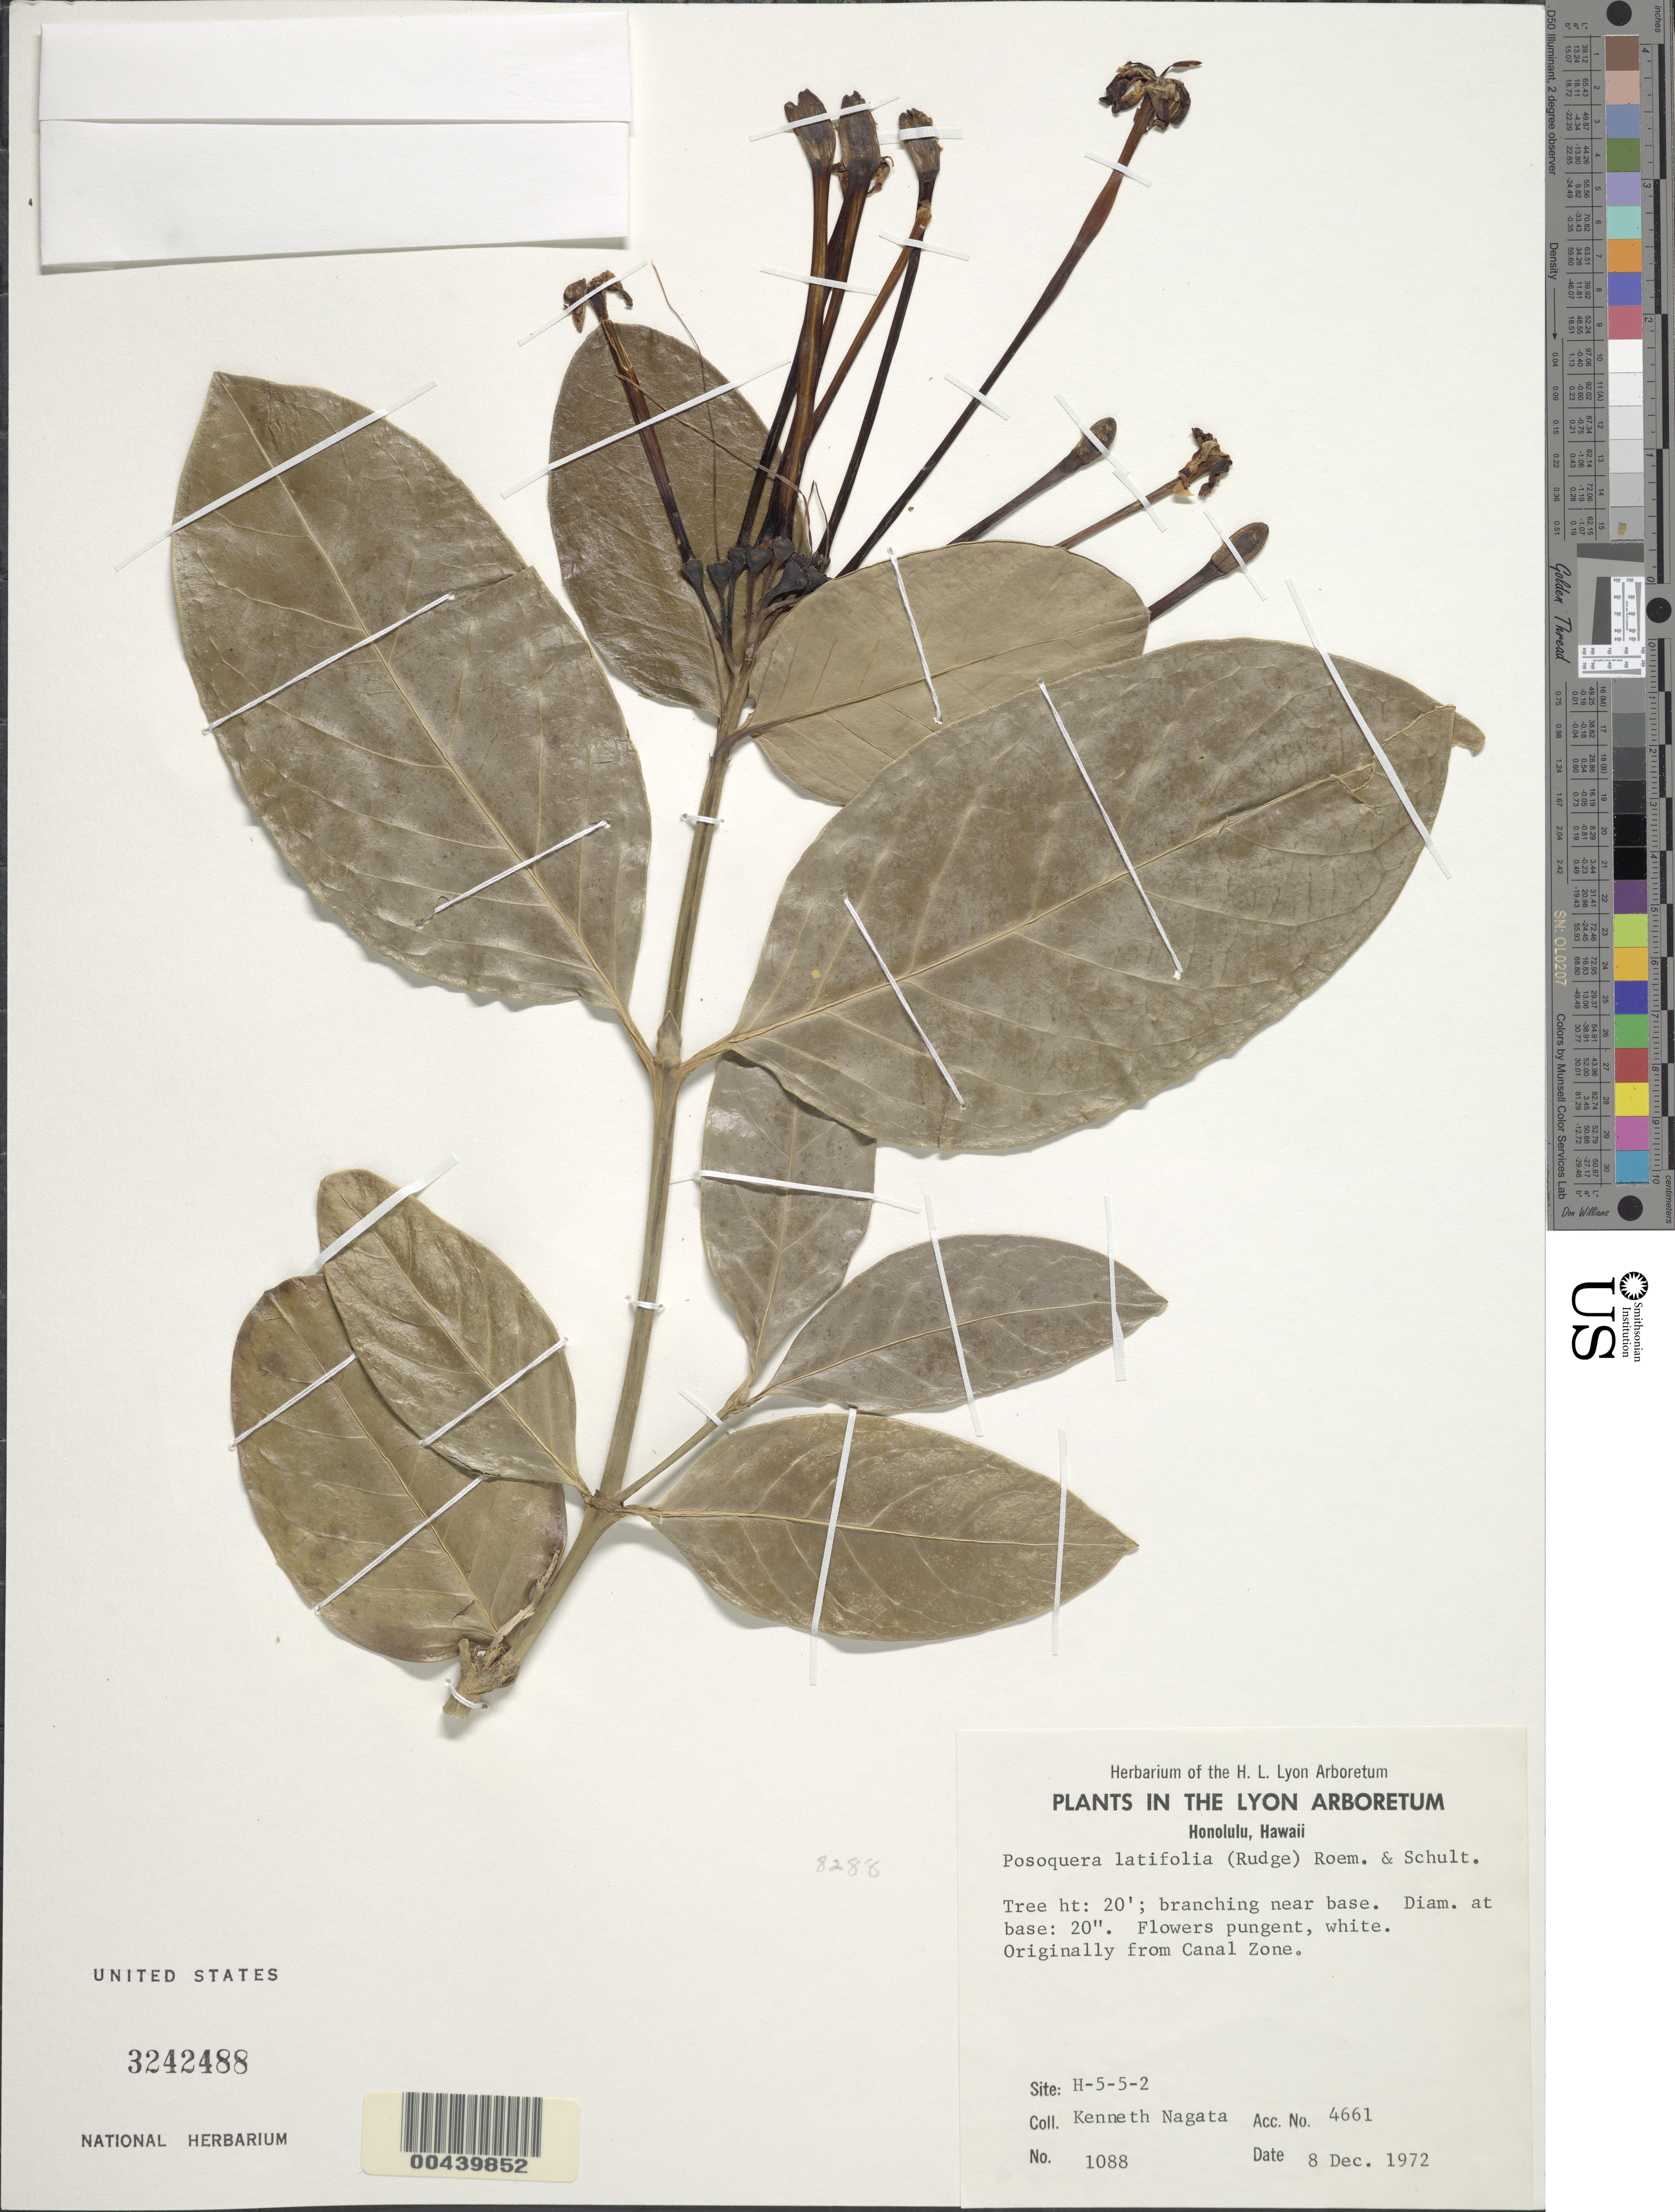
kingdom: Plantae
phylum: Tracheophyta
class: Magnoliopsida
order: Gentianales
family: Rubiaceae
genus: Posoqueria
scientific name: Posoqueria latifolia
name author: (Rudge) Roem. & Schult.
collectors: K. Nagata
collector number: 4661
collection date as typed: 8 Dec 1972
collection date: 1972-12-08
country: United States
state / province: Hawaii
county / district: Honolulu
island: Oahu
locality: Site H-5-5-2, in the Lyon Arboretum, Honolulu. Originally from Canal Zone.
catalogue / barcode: US 3242488